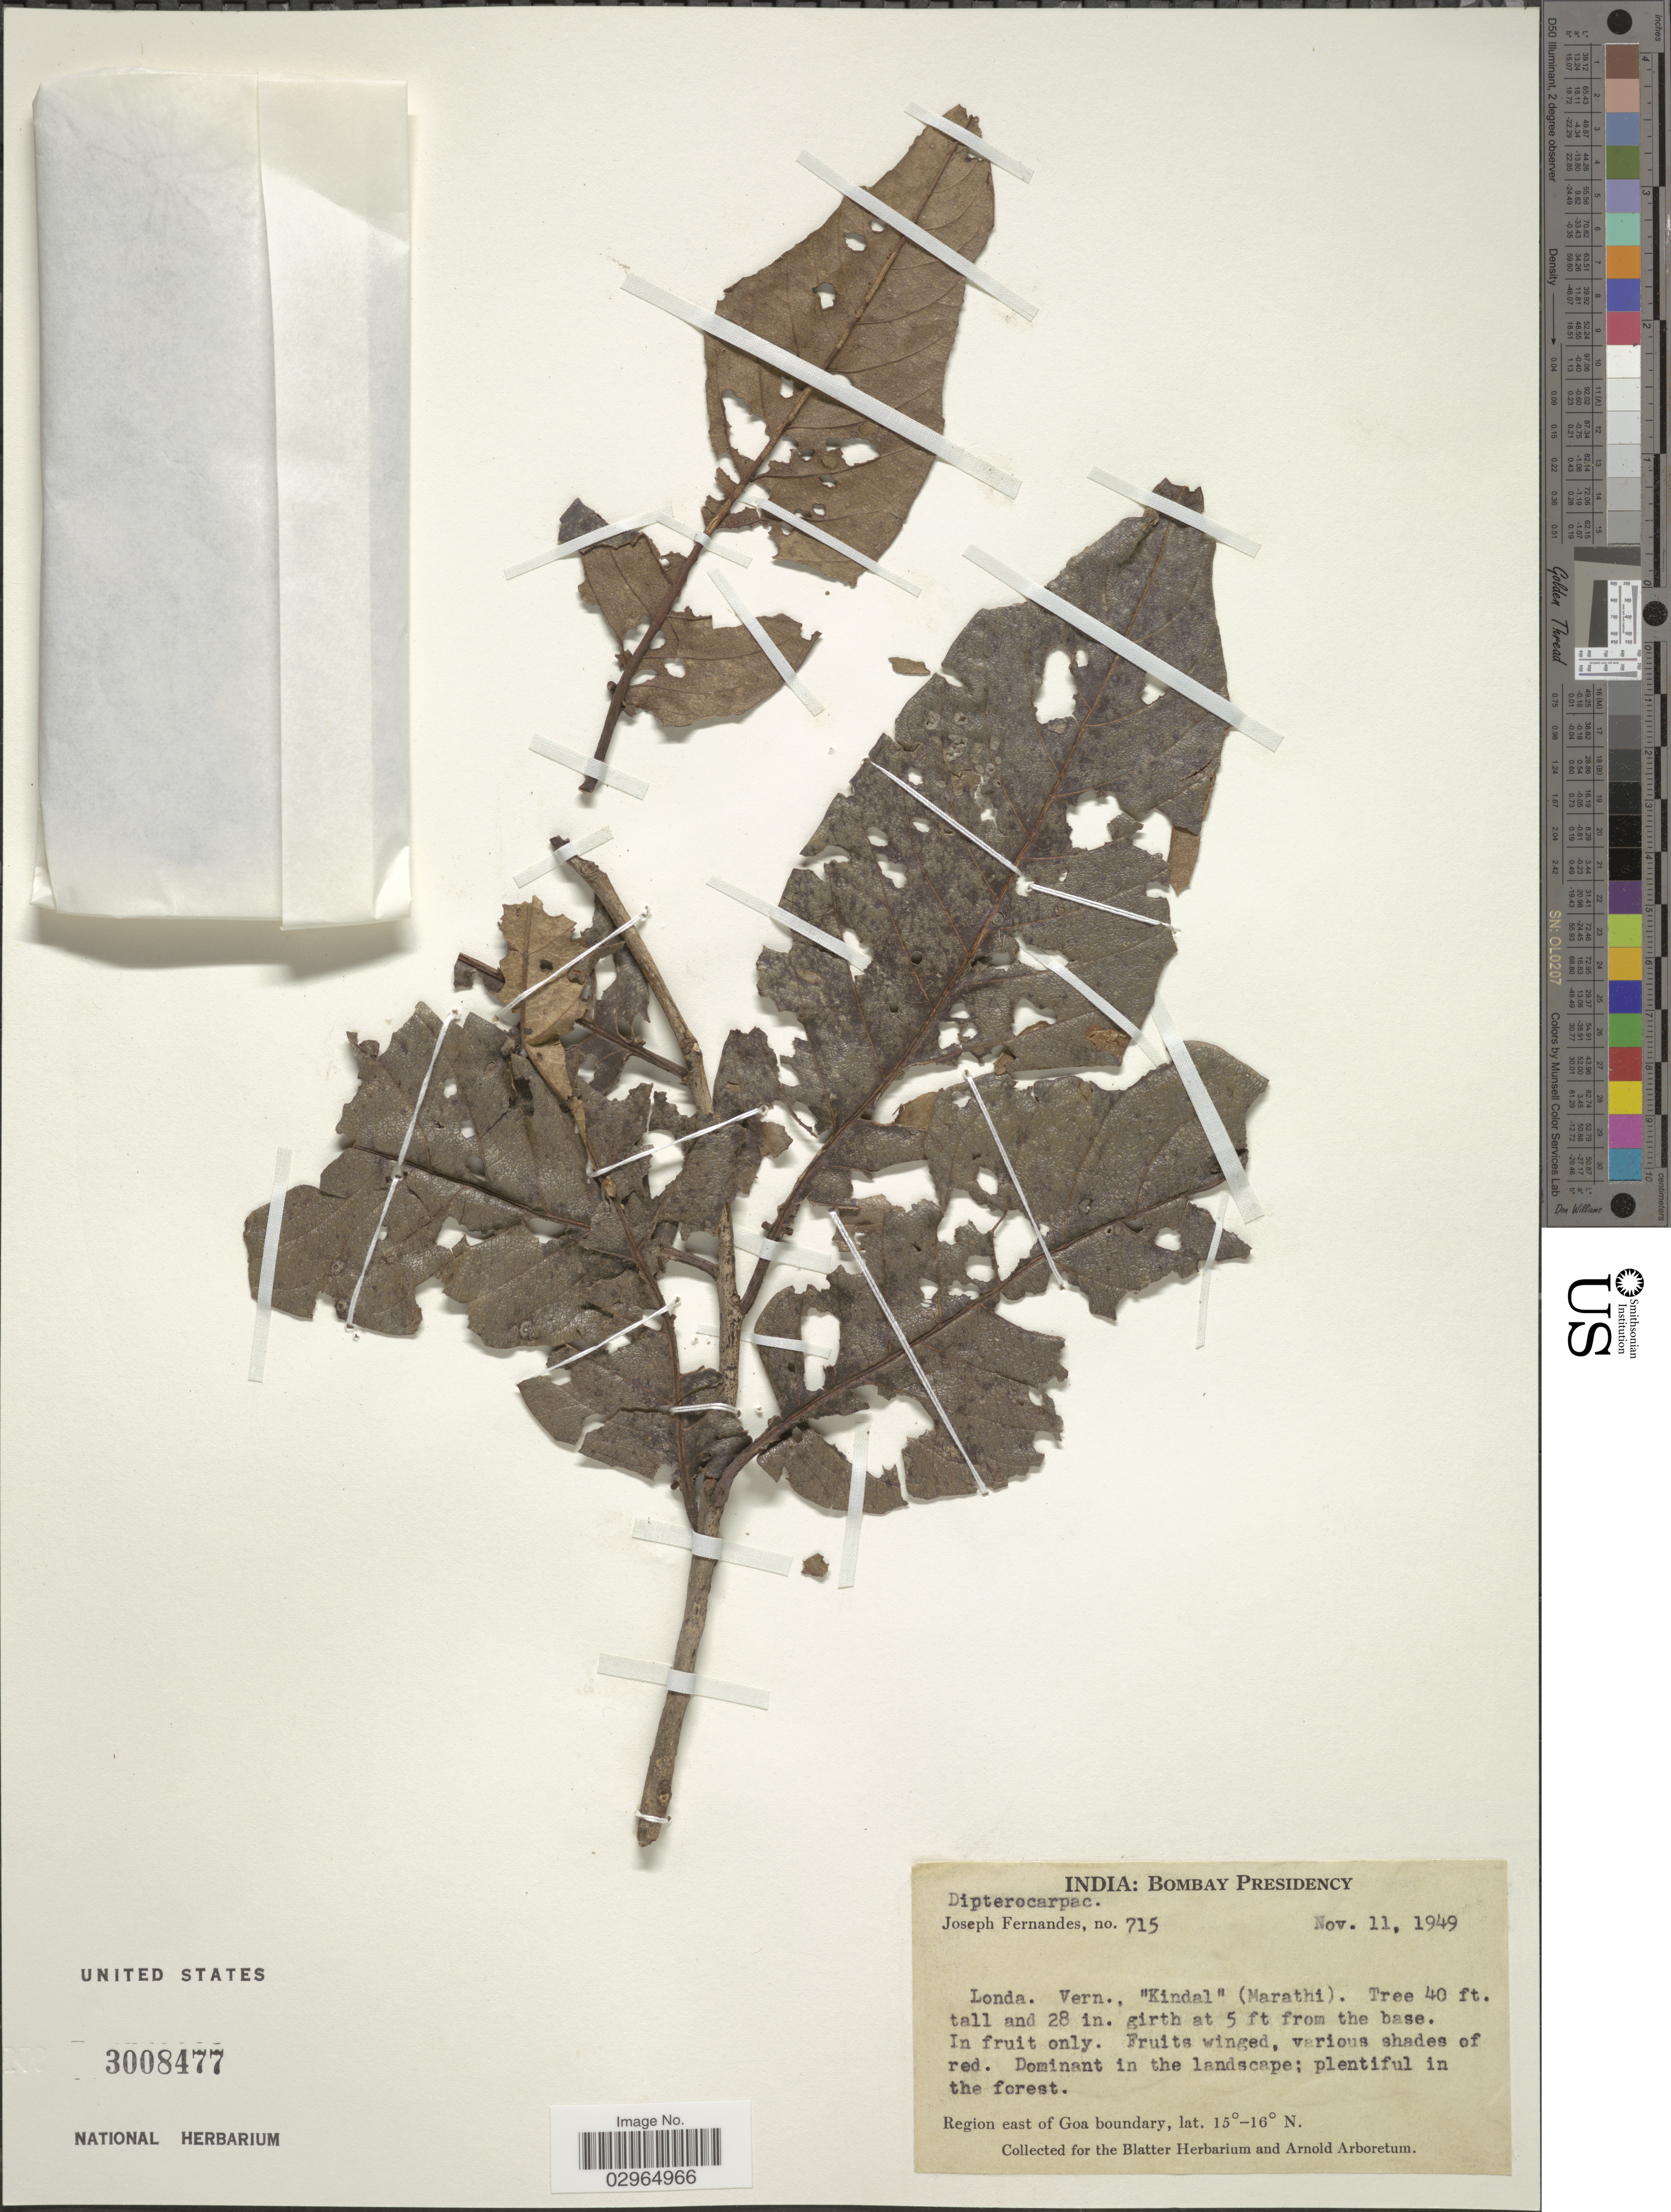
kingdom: Plantae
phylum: Tracheophyta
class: Magnoliopsida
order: Malvales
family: Dipterocarpaceae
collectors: J. Fernandes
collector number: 715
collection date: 1949-11-11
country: India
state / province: Goa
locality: Bombay Presidency. Region east of Goa boundary.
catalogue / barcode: US 3008477